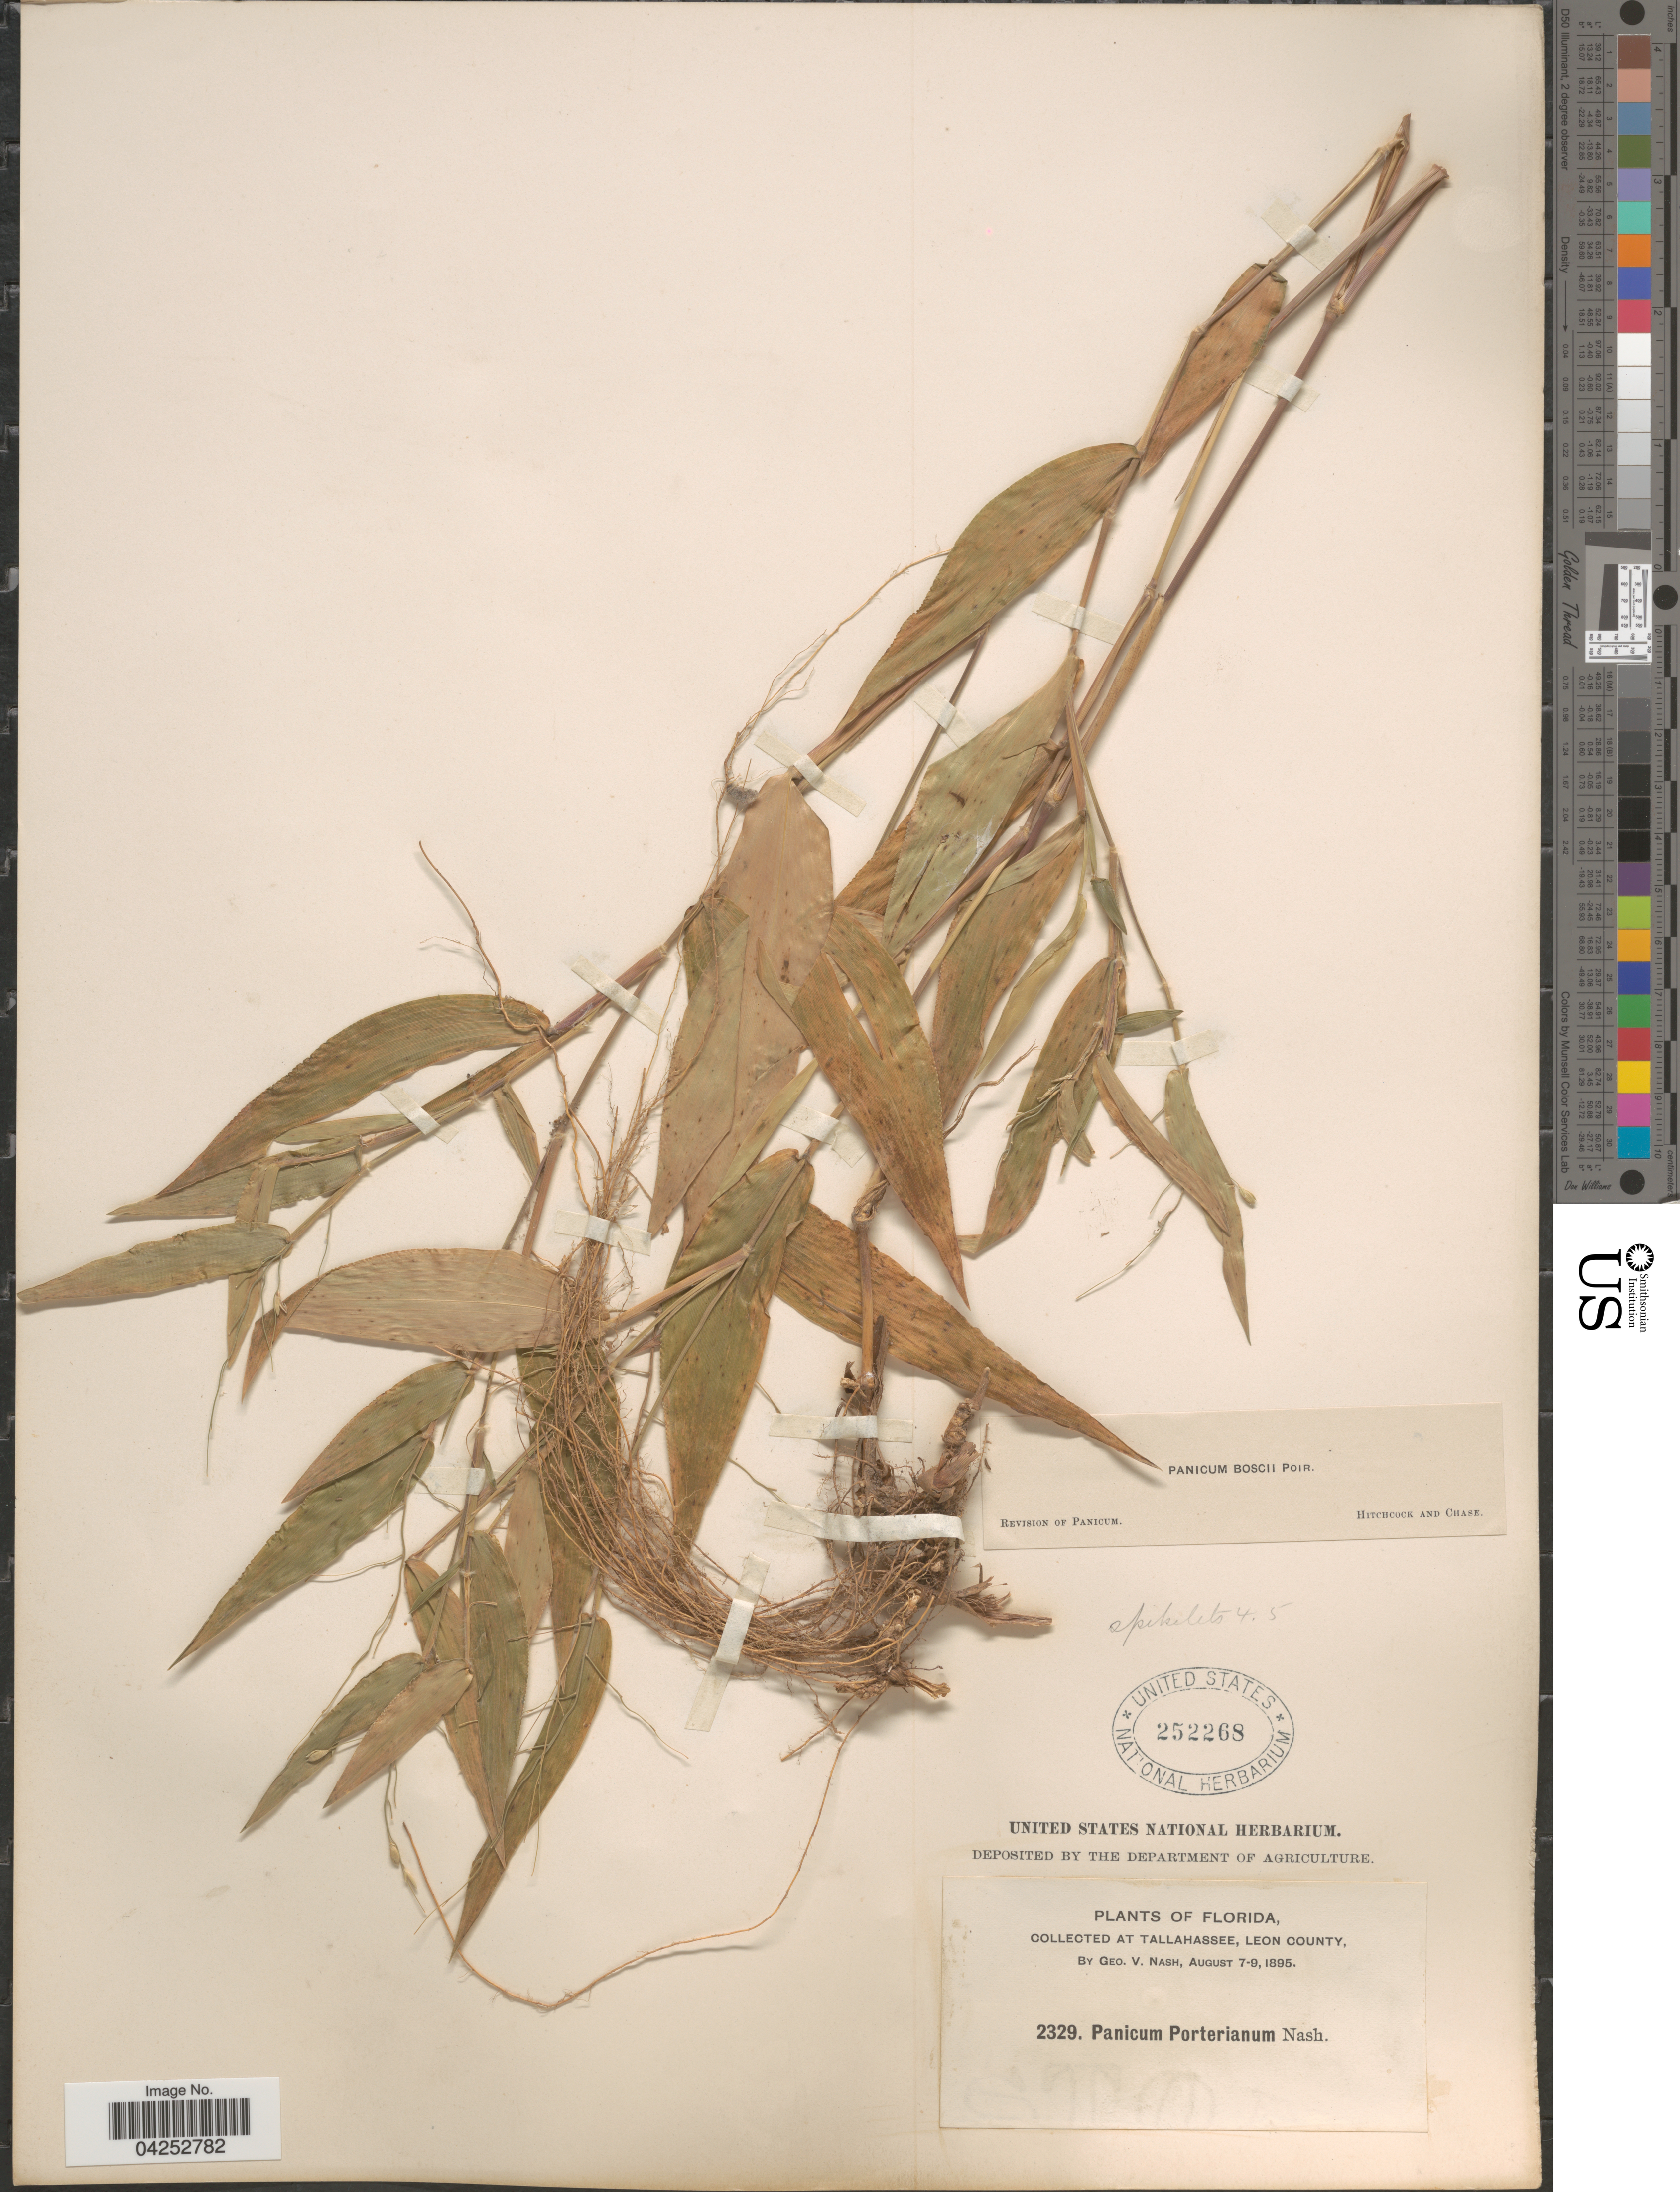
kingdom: Plantae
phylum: Tracheophyta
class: Liliopsida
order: Poales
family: Poaceae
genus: Dichanthelium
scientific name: Dichanthelium boscii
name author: (Poir.) Gould & C.A. Clark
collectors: G. V. Nash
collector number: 2329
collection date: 1895-08-07/1895-08-09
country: United States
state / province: Florida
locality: At Tallahassee, Leon County.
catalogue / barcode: US 252268